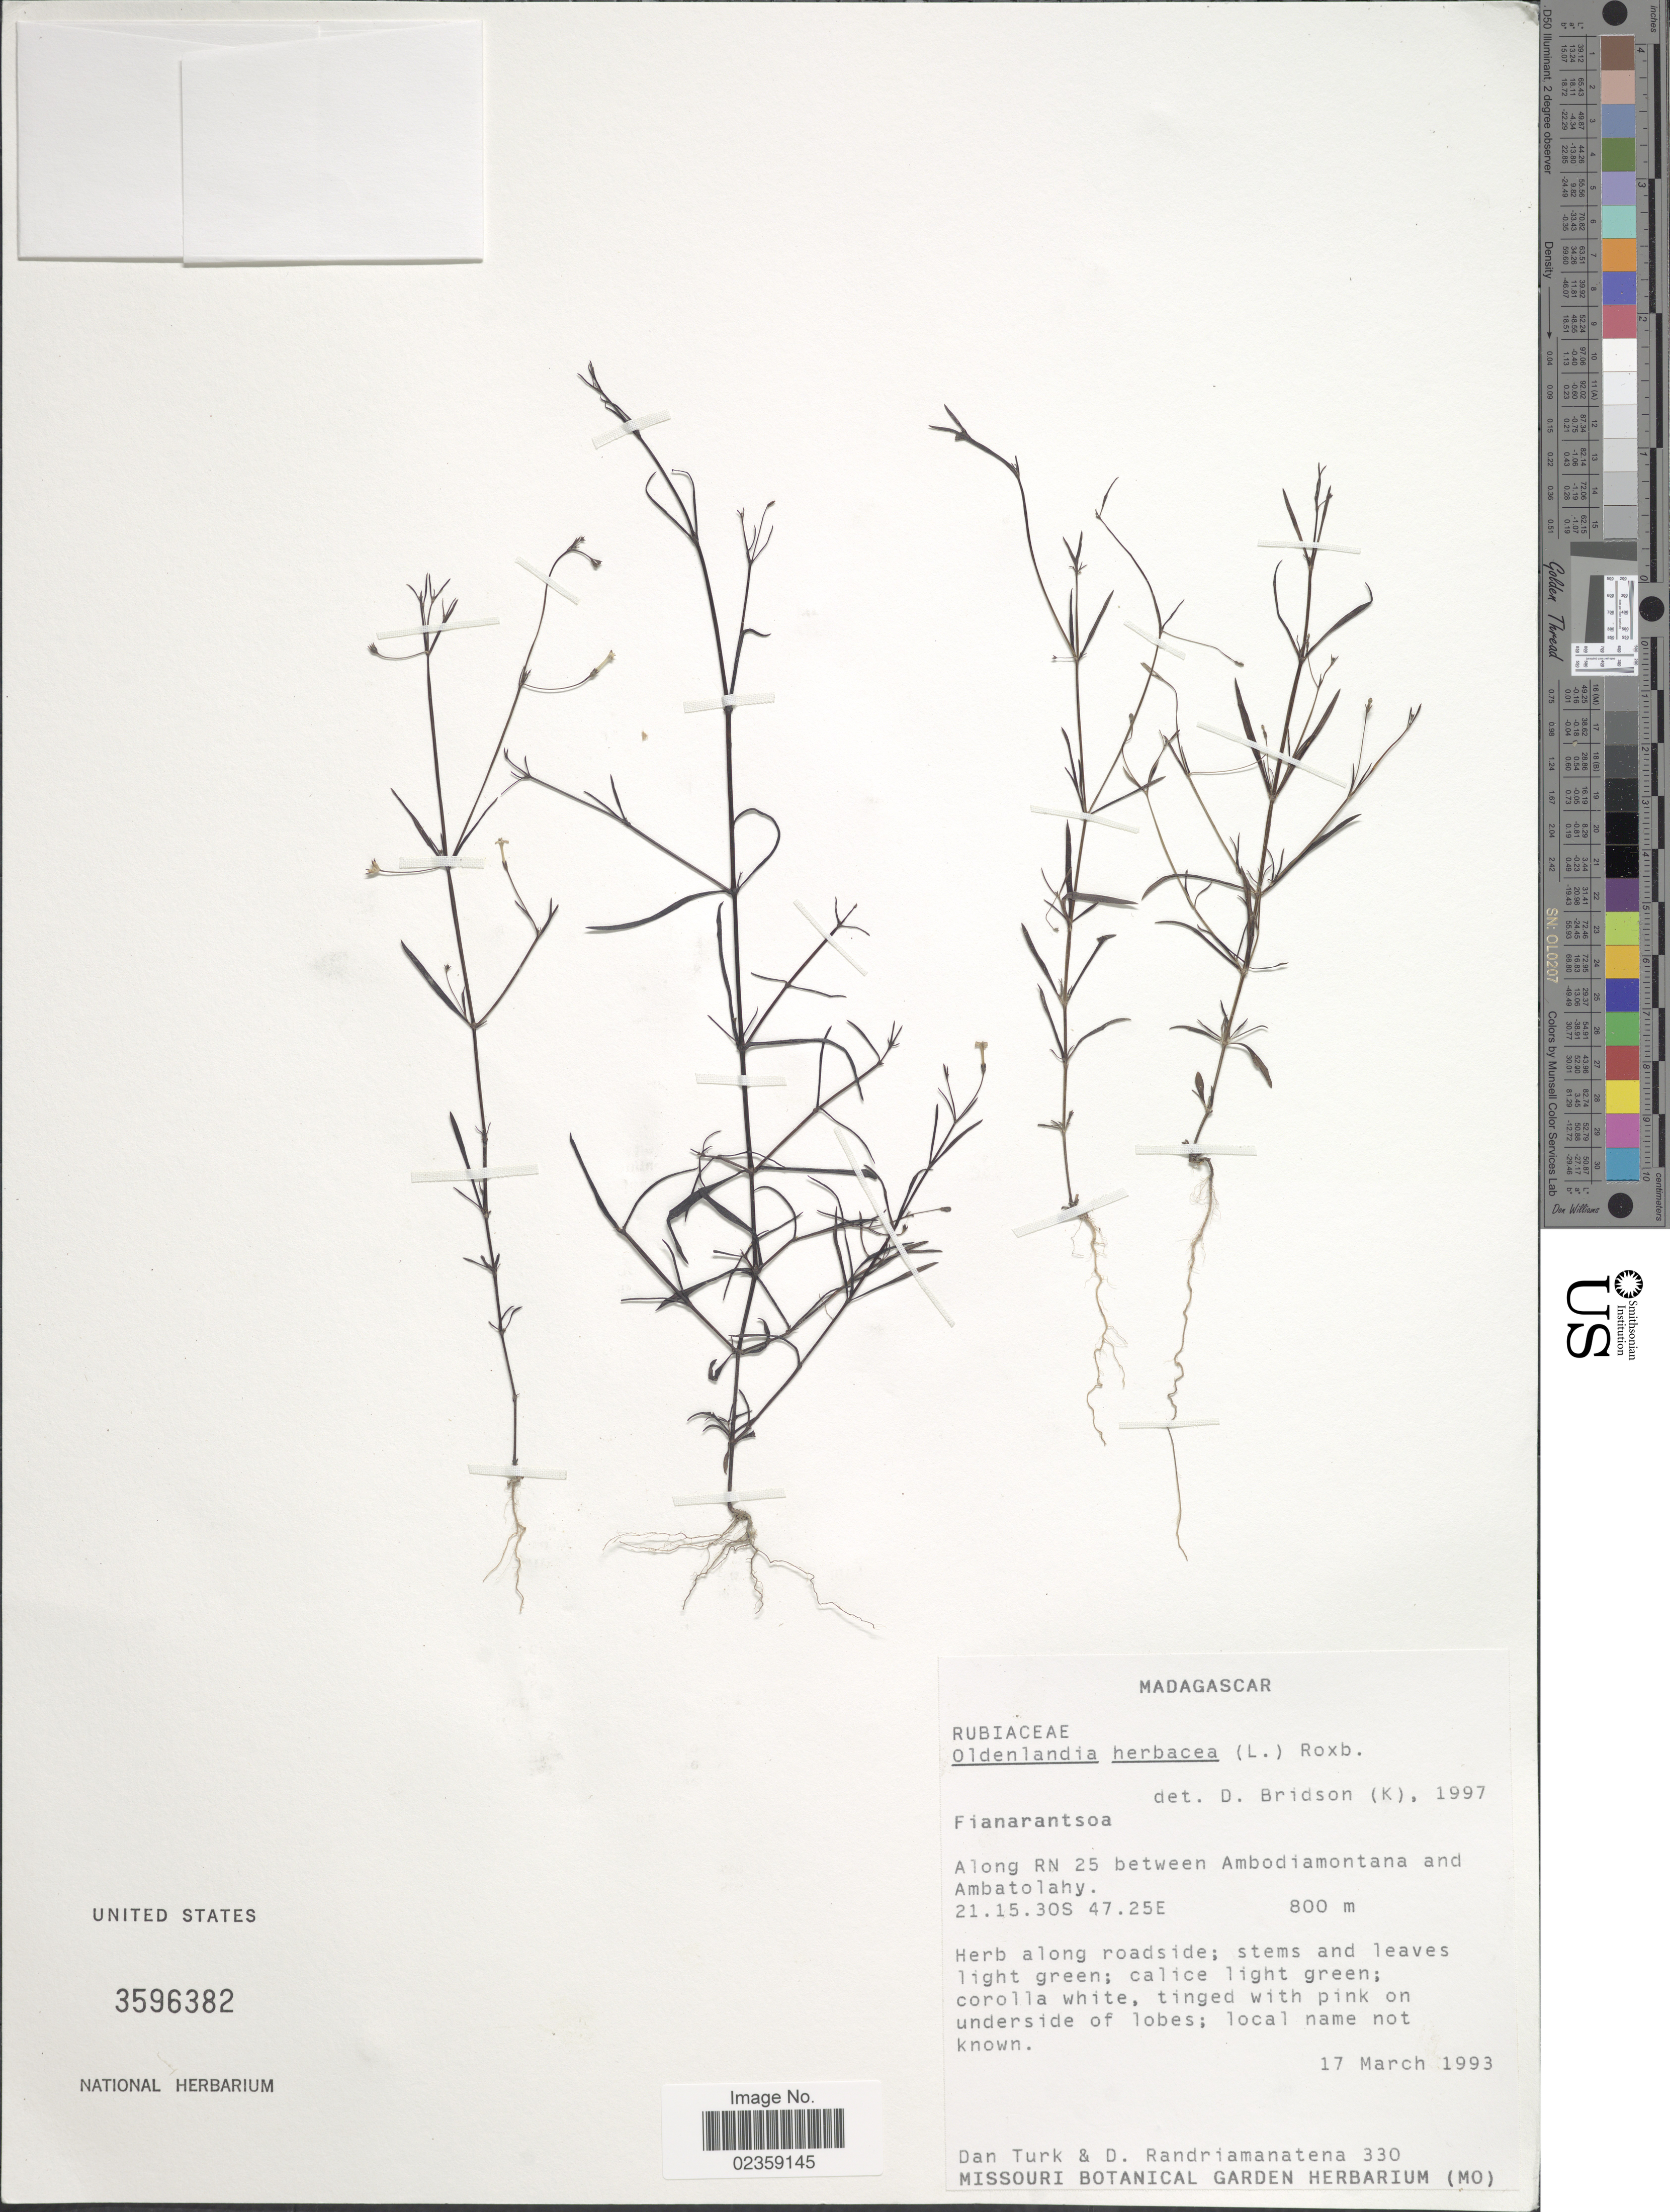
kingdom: Plantae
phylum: Tracheophyta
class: Magnoliopsida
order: Gentianales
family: Rubiaceae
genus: Oldenlandia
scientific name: Oldenlandia herbacea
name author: (L.) Roxb.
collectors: D. Turk & D. Randriamanatena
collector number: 330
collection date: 1993-03-17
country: Madagascar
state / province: Vatovavy Fitovinany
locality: Along RN 25 between Ambodiamontana and Ambatolahy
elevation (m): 800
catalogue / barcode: US 3596382